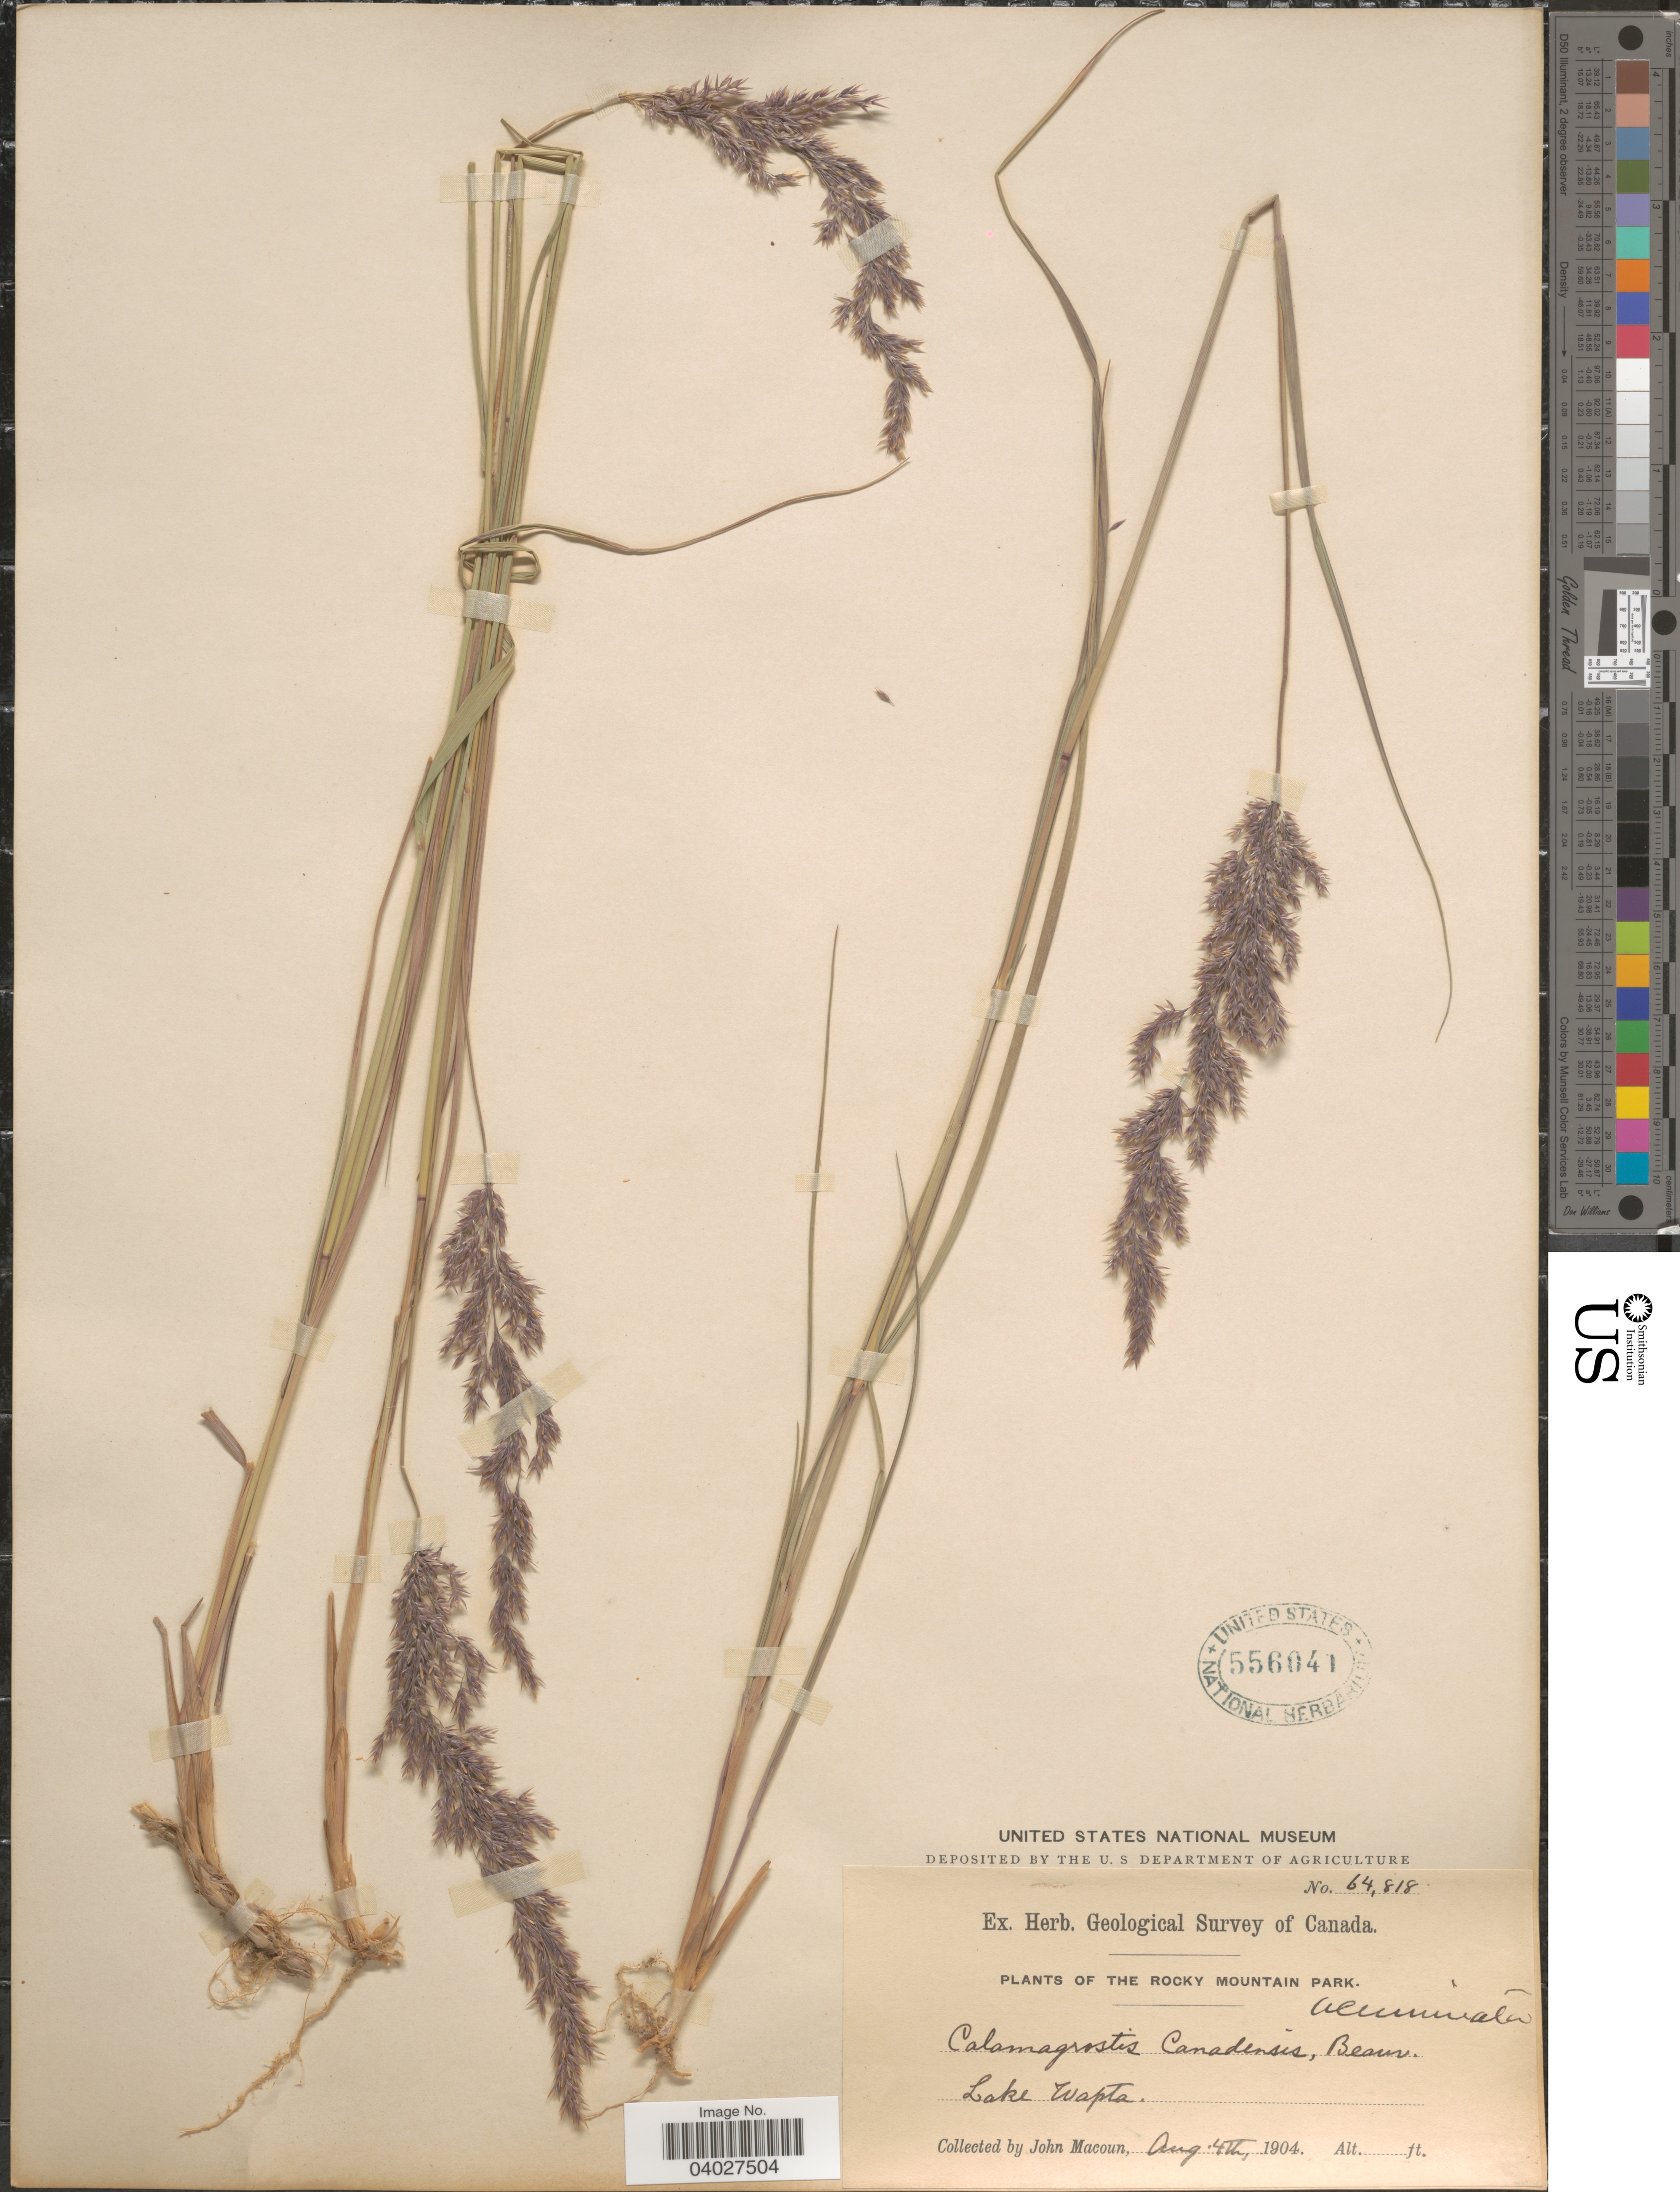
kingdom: Plantae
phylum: Tracheophyta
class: Liliopsida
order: Poales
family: Poaceae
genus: Calamagrostis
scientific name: Calamagrostis canadensis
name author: (Michx.) P. Beauv.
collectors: J. Macoun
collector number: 64818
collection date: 1904-08-04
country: Canada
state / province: British Columbia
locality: The Rocky Mountain Park. Lake Wapta.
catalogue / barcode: US 556041